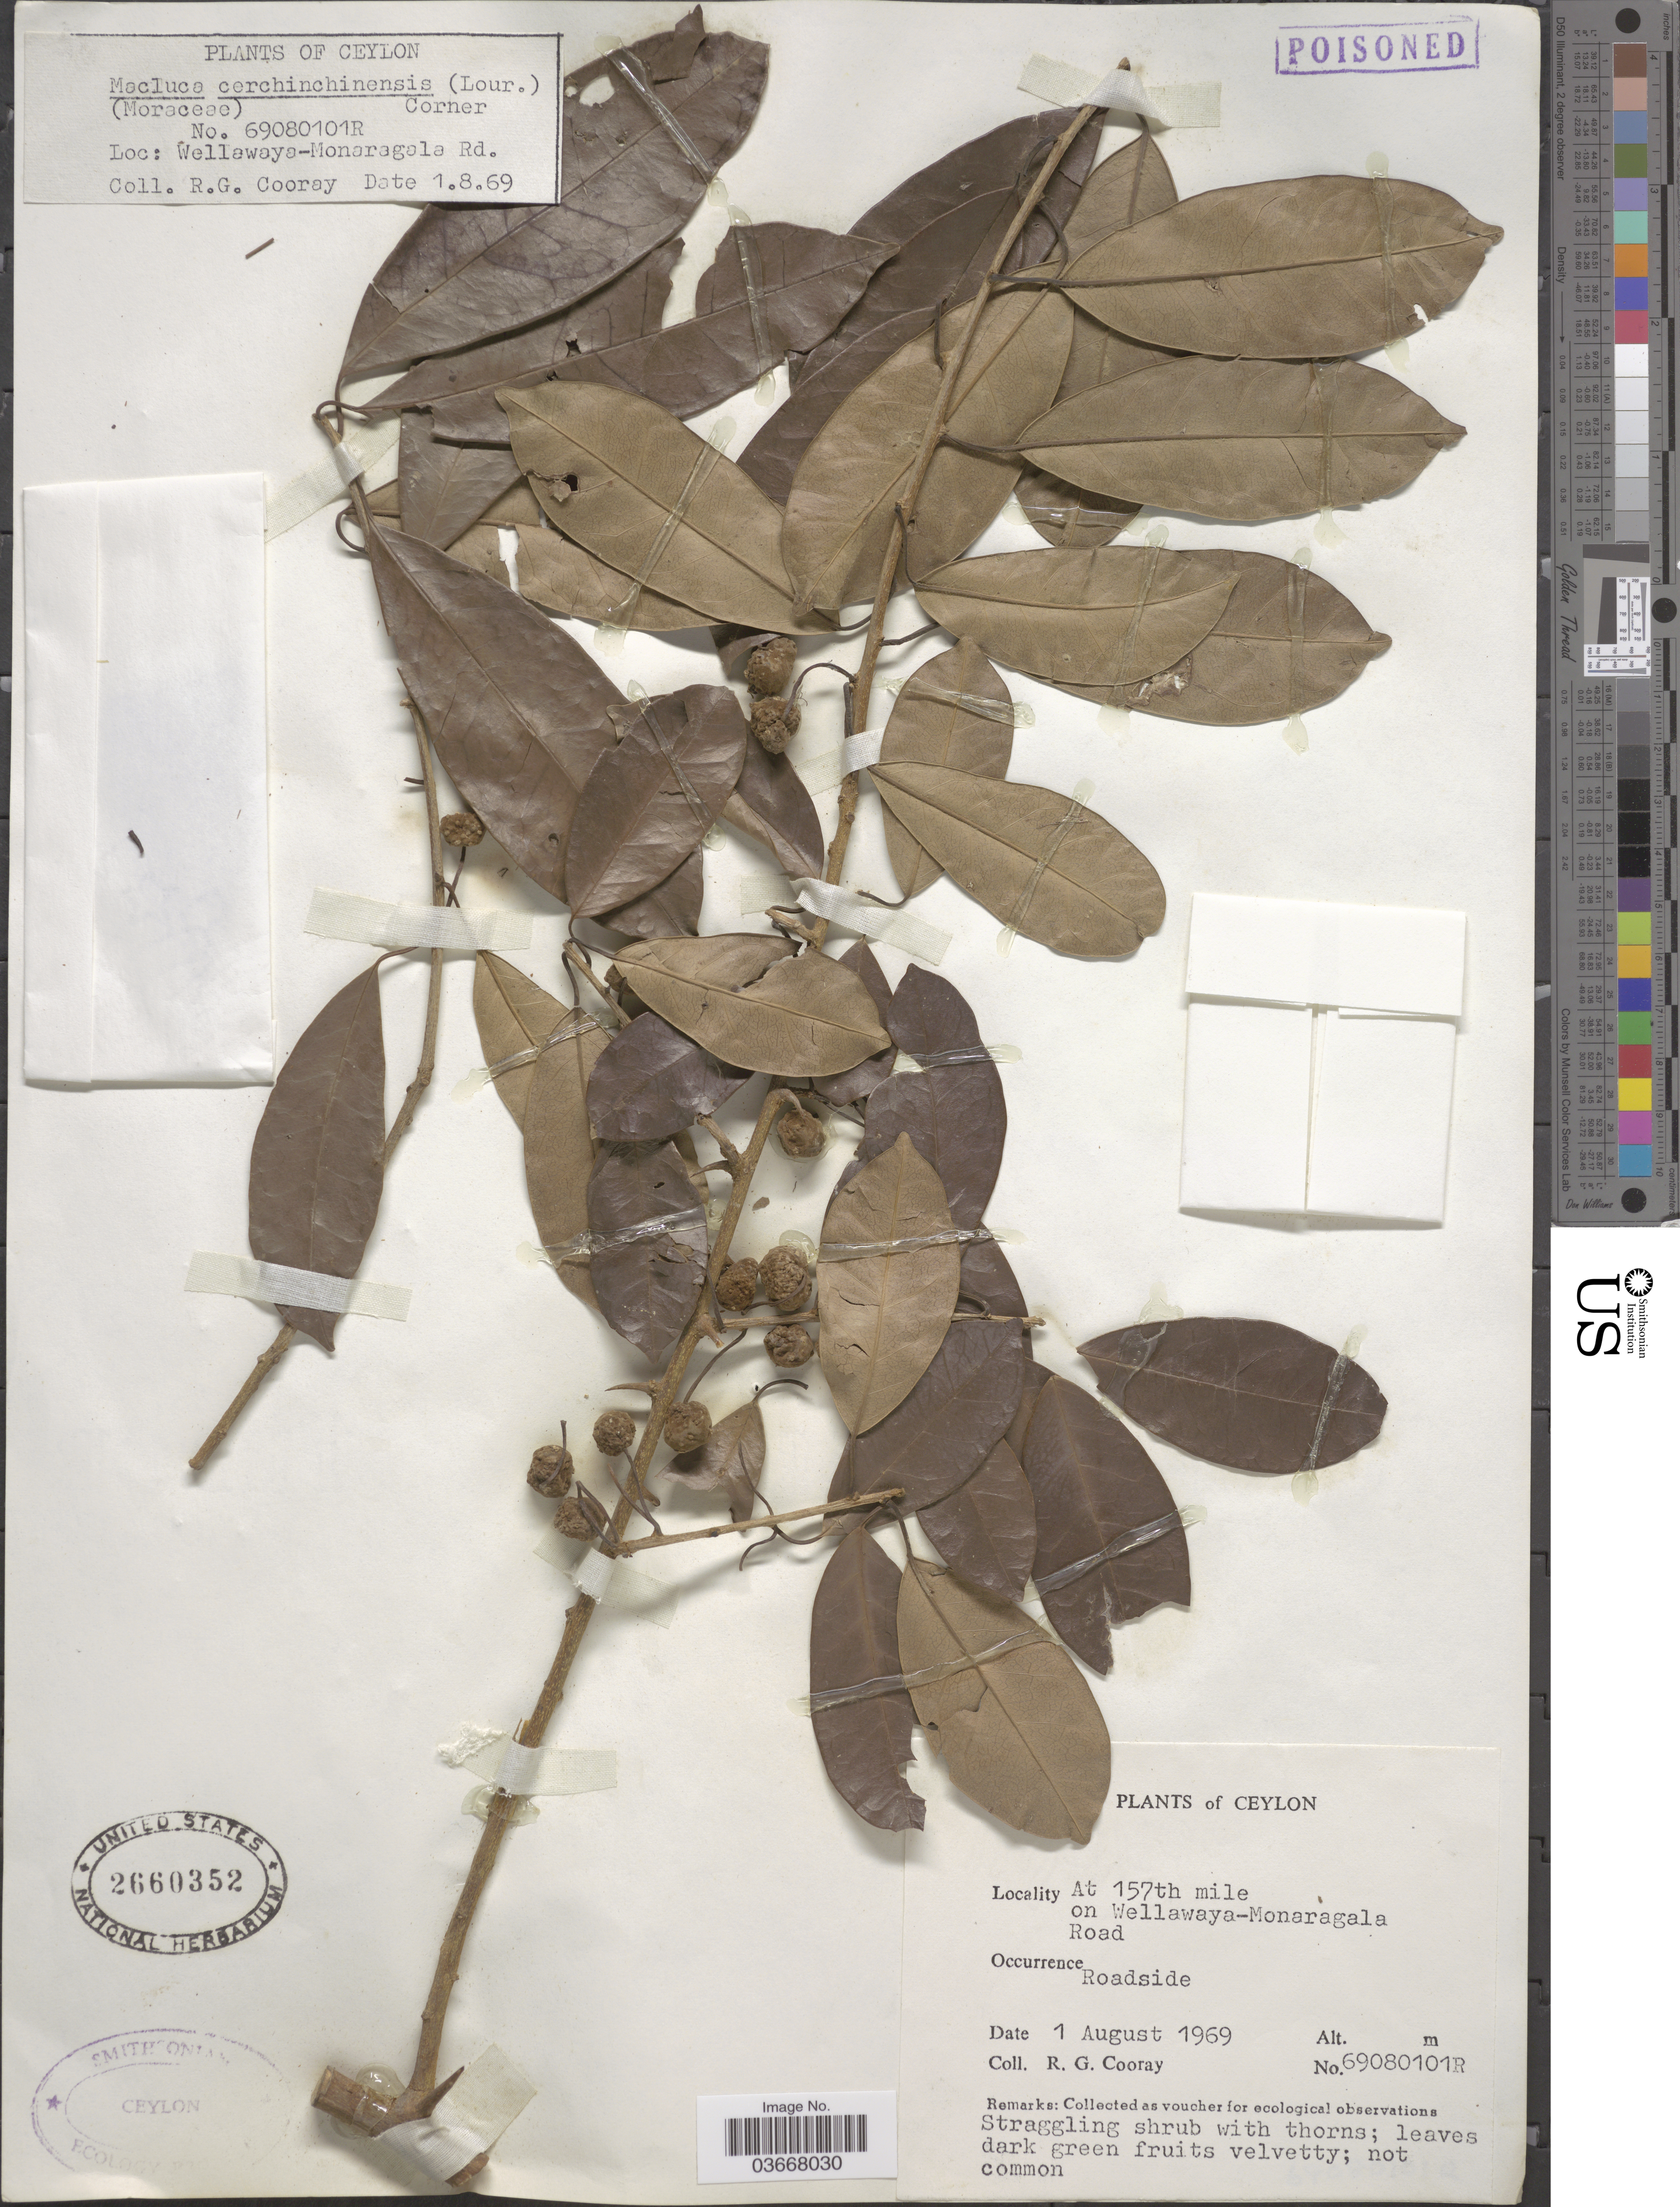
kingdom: Plantae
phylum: Tracheophyta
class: Magnoliopsida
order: Rosales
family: Moraceae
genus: Maclura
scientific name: Maclura cochinchinensis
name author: (Lour.) Corner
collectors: R. Cooray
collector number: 69080101R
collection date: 1969-08-01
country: Sri Lanka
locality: Ceylon. At 157th mile on Wellawaya-Monaragala Road. Roadside.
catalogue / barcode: US 2660352